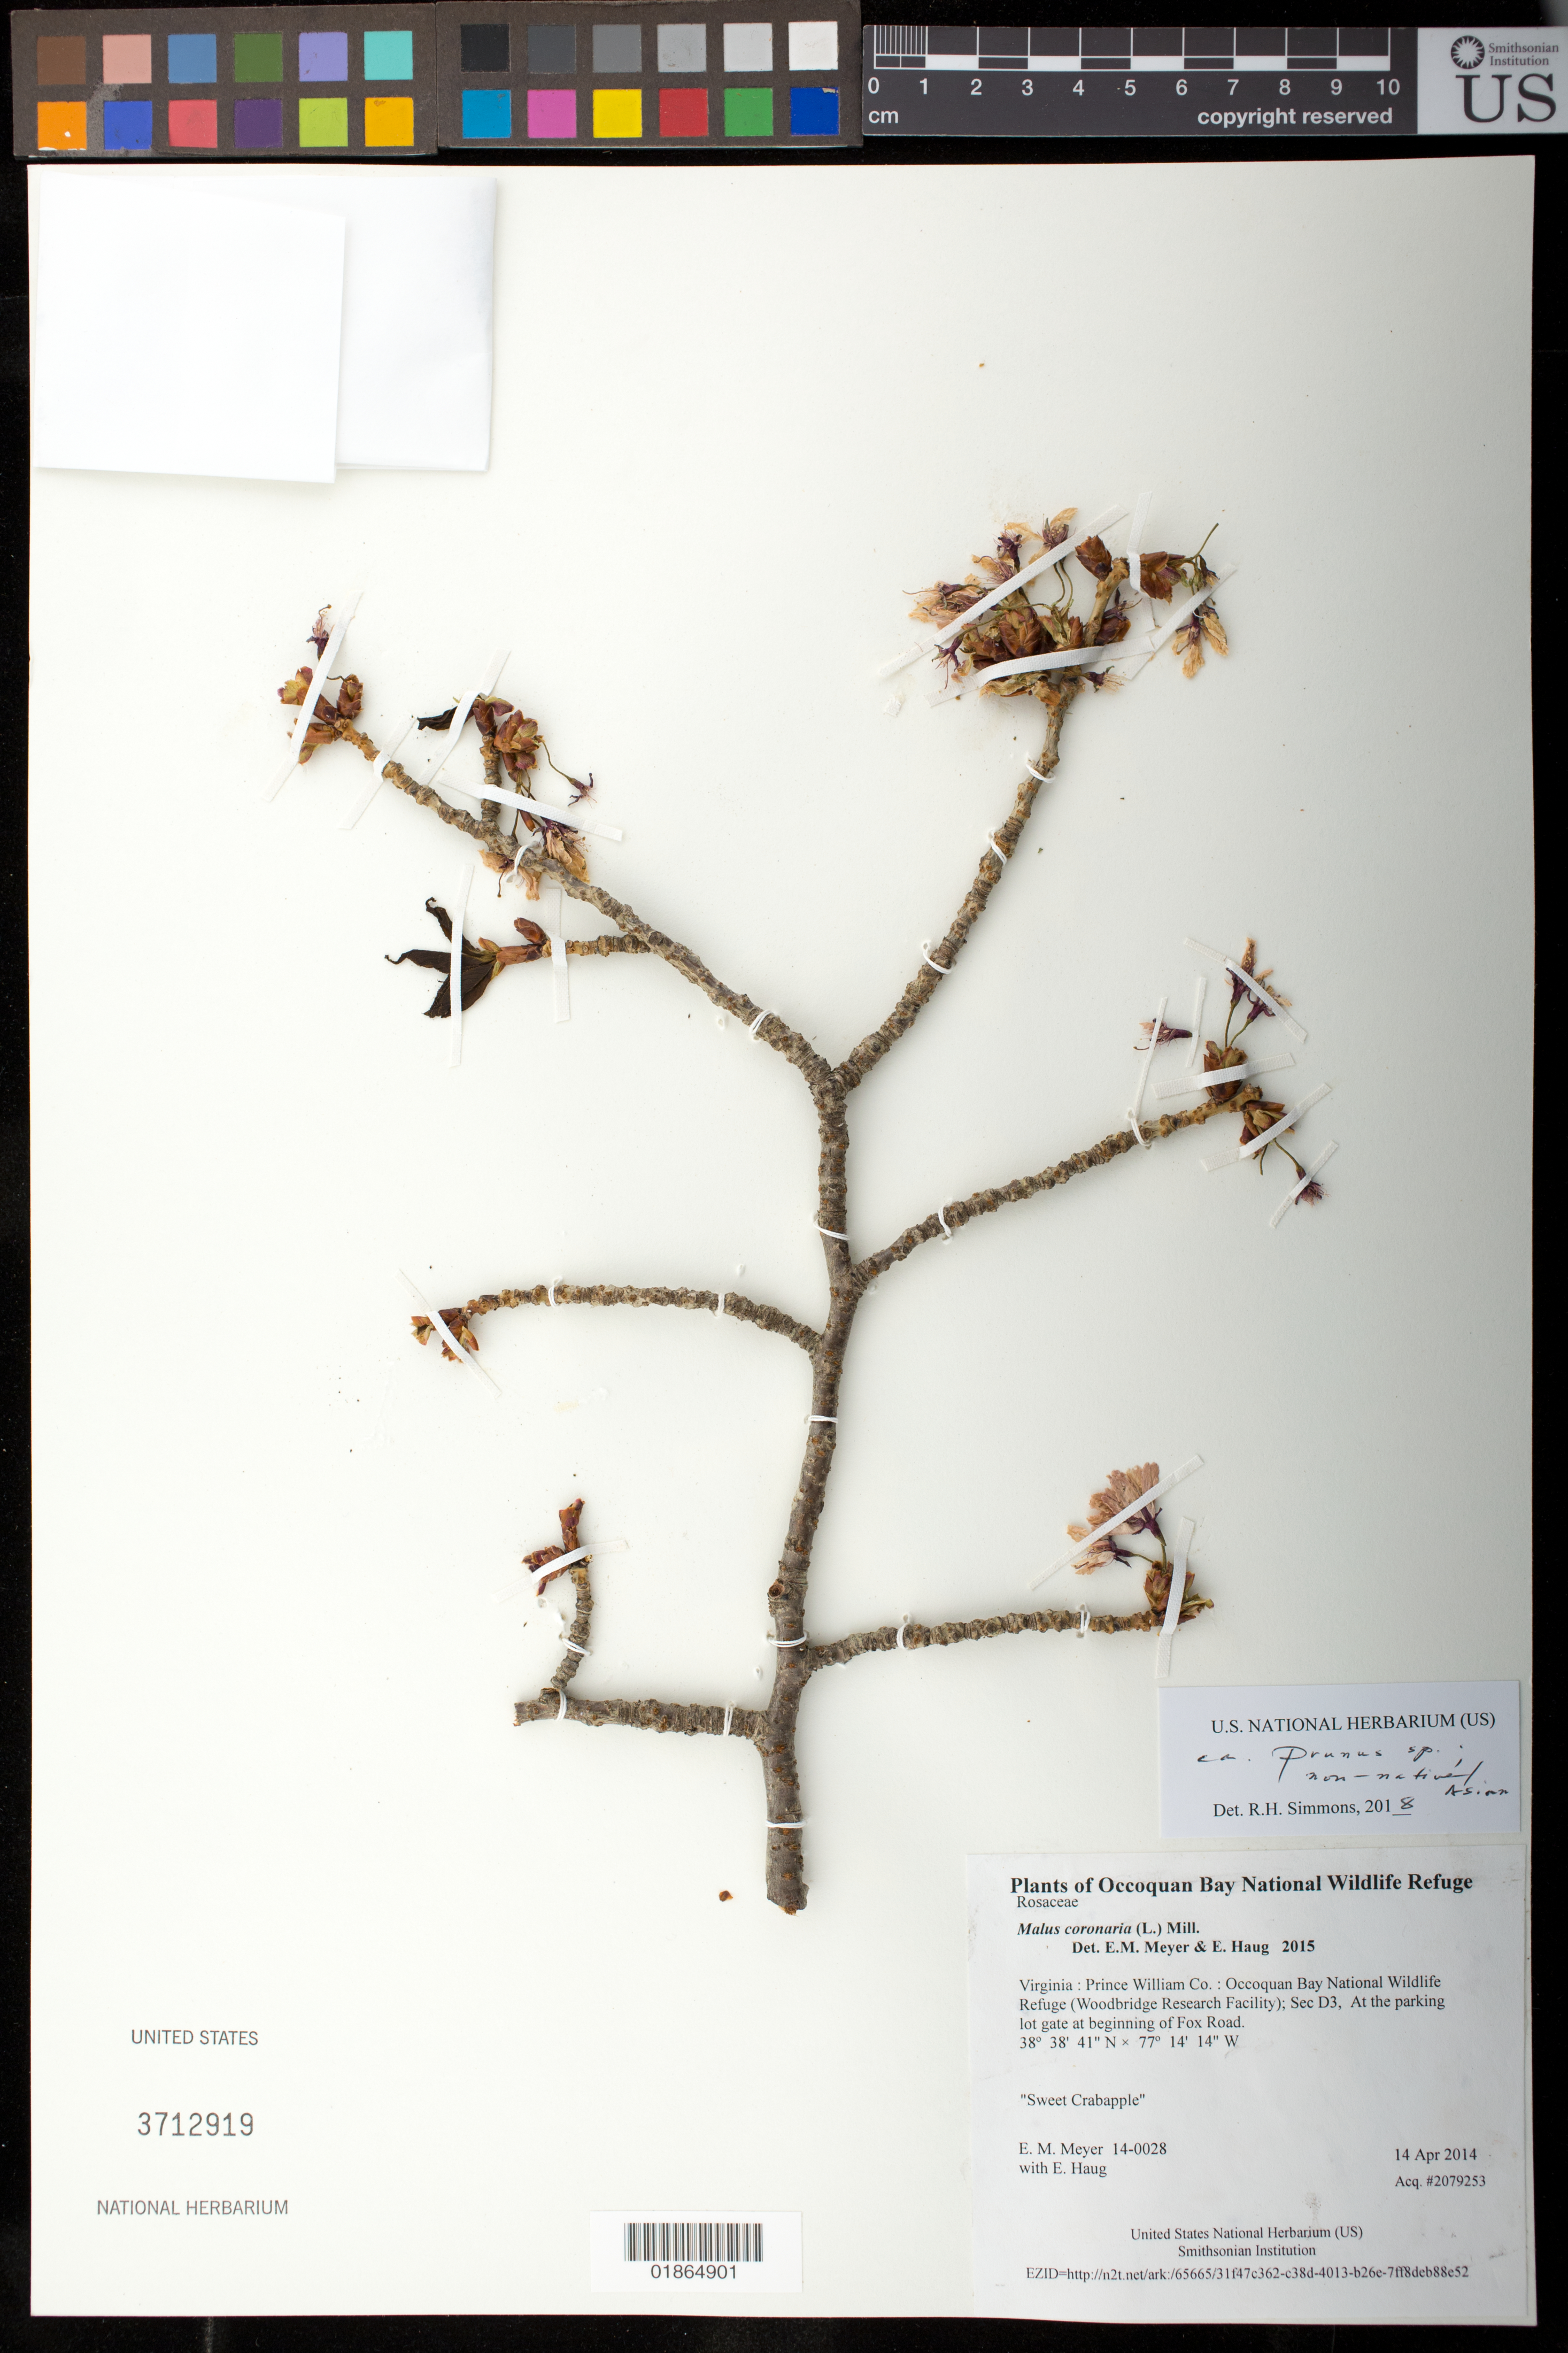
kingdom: Plantae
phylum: Tracheophyta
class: Magnoliopsida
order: Rosales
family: Rosaceae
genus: Prunus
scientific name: Prunus sp.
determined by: Simmons, R. H., (UNITED STATES)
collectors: E. M. Meyer & E. Haug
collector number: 14-0028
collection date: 2014-04-14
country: United States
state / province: Virginia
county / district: Prince William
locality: Occoquan Bay National Wildlife Refuge (Woodbridge Research Facility); Sec D3, At the parking lot gate at beginning of Fox Road.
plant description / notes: Sweet Crabapple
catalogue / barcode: US 3712919